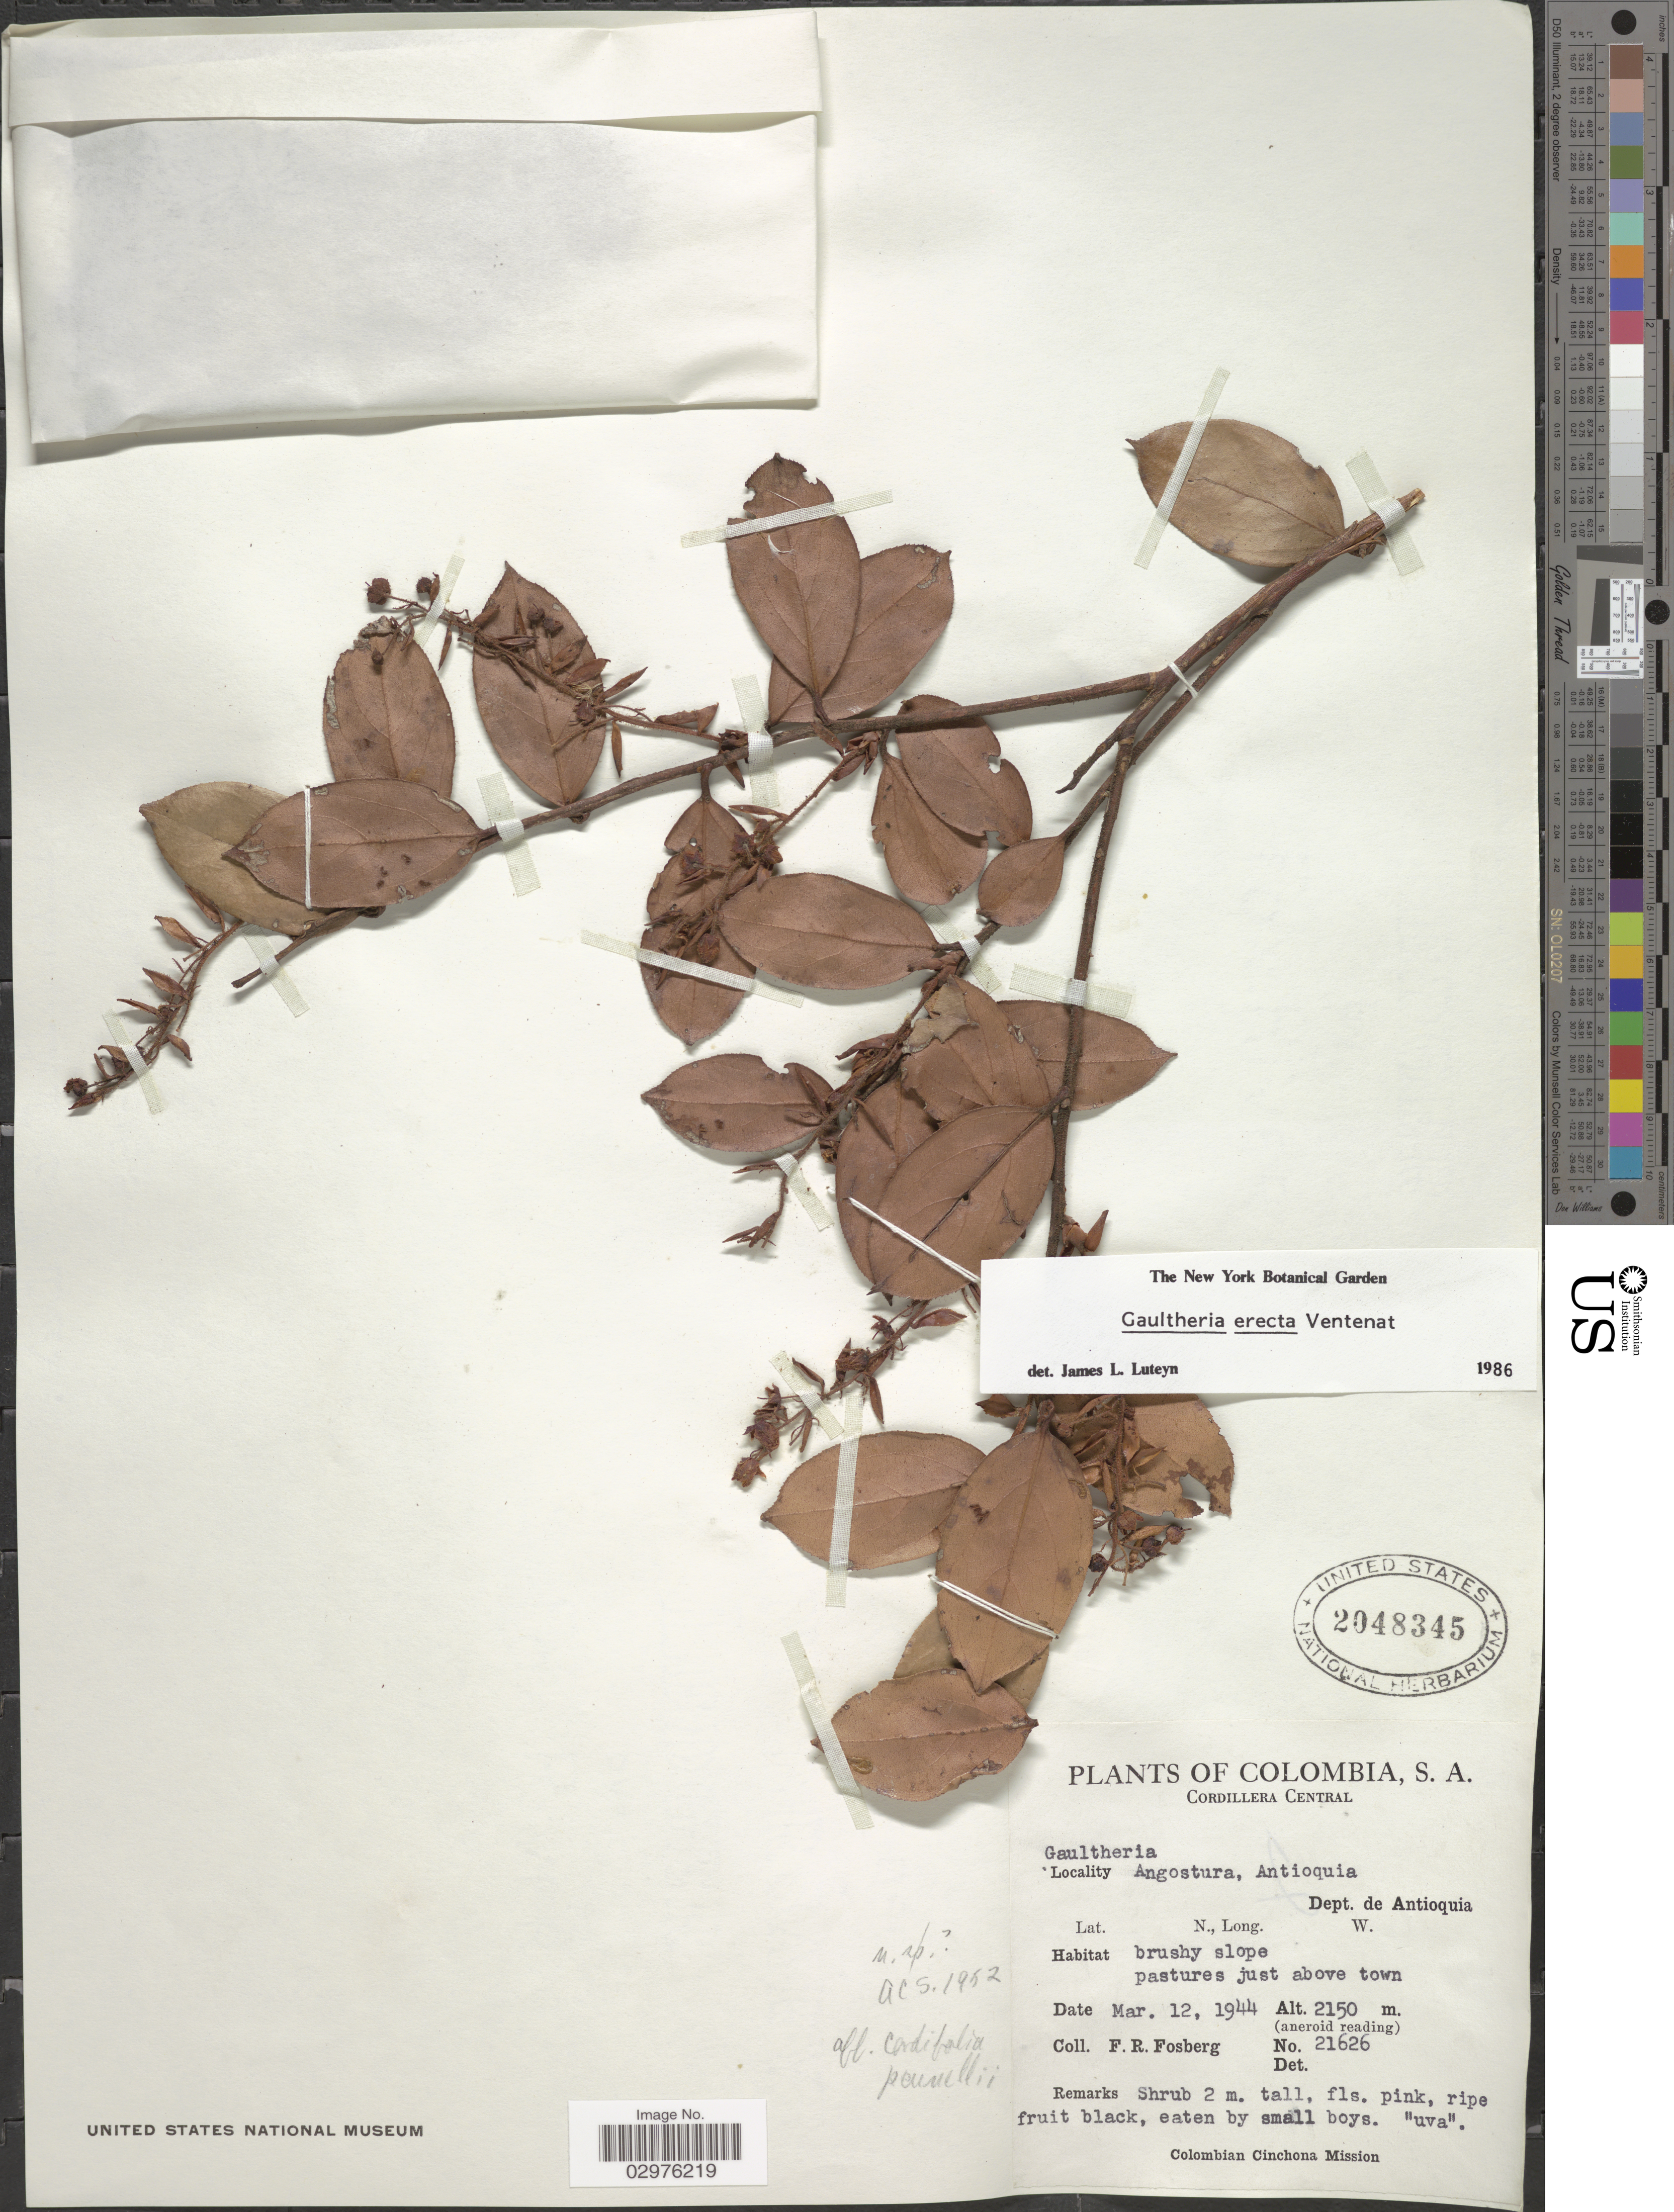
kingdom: Plantae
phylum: Tracheophyta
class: Magnoliopsida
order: Ericales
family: Ericaceae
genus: Gaultheria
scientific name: Gaultheria erecta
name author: Vent.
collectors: F. R. Fosberg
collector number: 21626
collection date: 1944-03-12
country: Colombia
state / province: Antioquia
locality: Cordillera Central. Angostura, Antioquia. Dept. de Antioquia.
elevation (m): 2150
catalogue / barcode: US 2048345